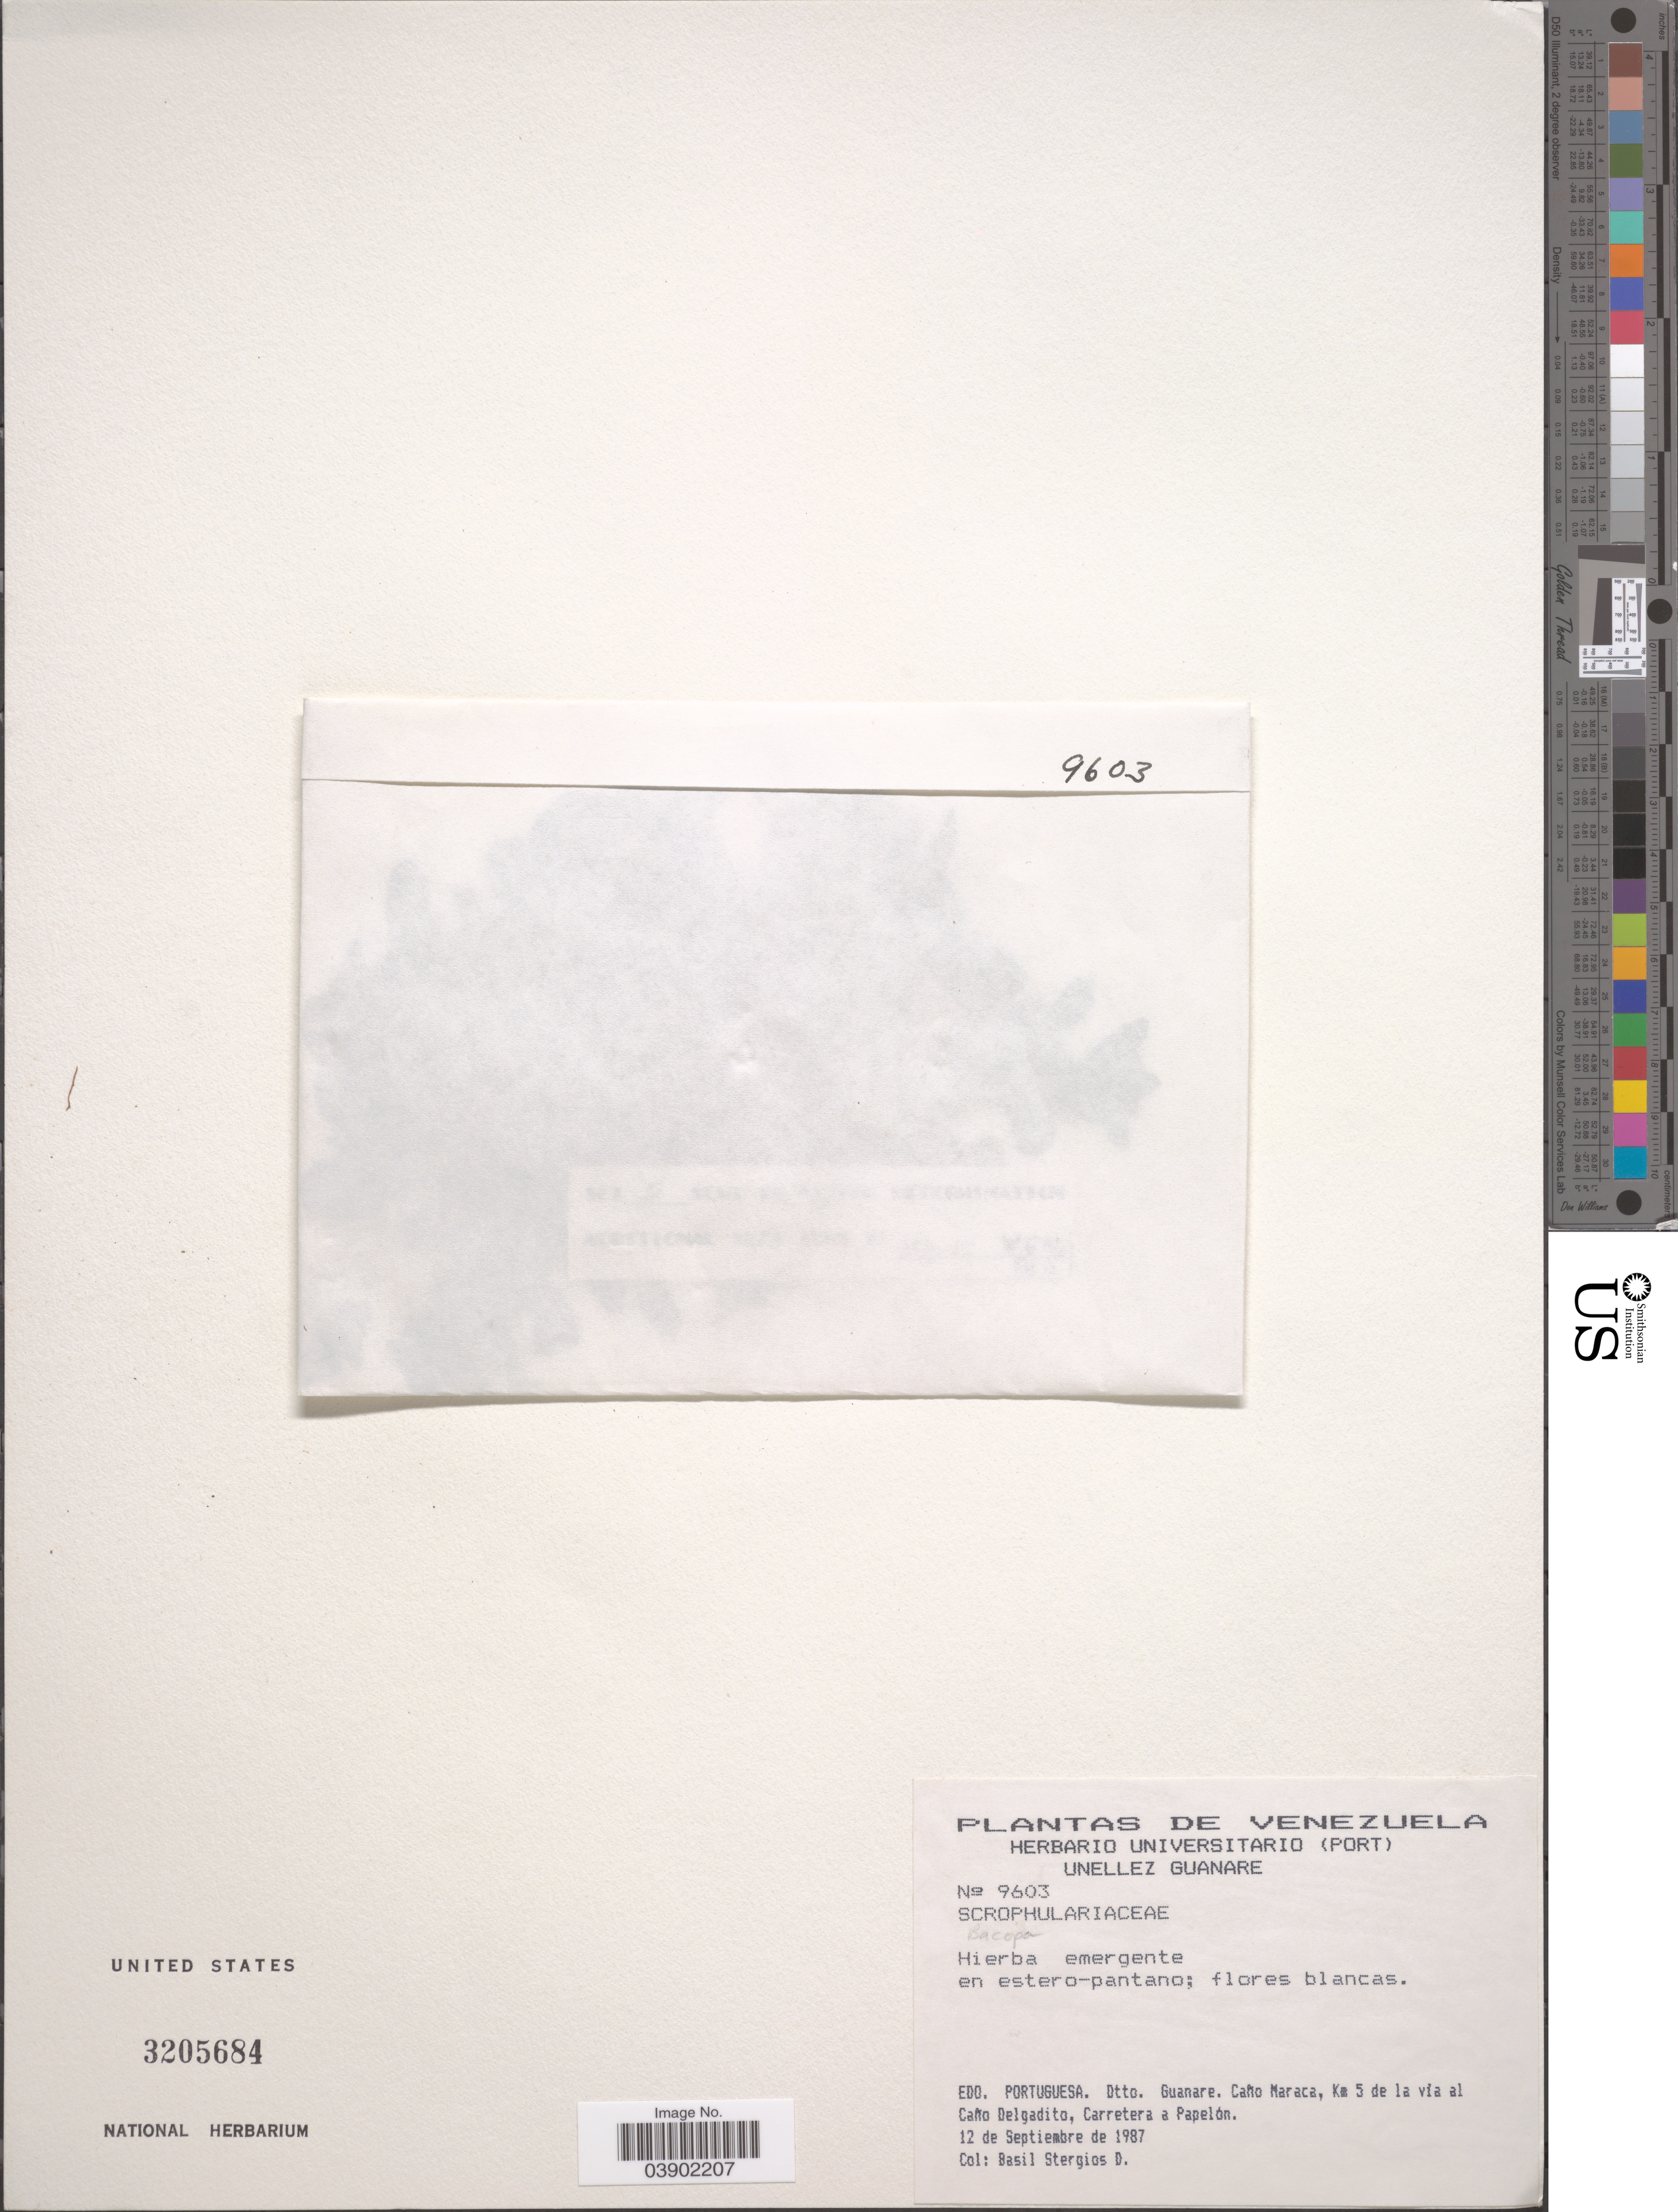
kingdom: Plantae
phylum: Tracheophyta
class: Magnoliopsida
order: Lamiales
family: Plantaginaceae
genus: Bacopa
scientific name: Bacopa sp.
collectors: B. G. Stergios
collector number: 9603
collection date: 1987-09-12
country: Venezuela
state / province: Portuguesa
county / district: Guanare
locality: Caño Maraca, Km 5 de la via al Caño Delgadito, Carretera a Papelón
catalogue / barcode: US 3205684